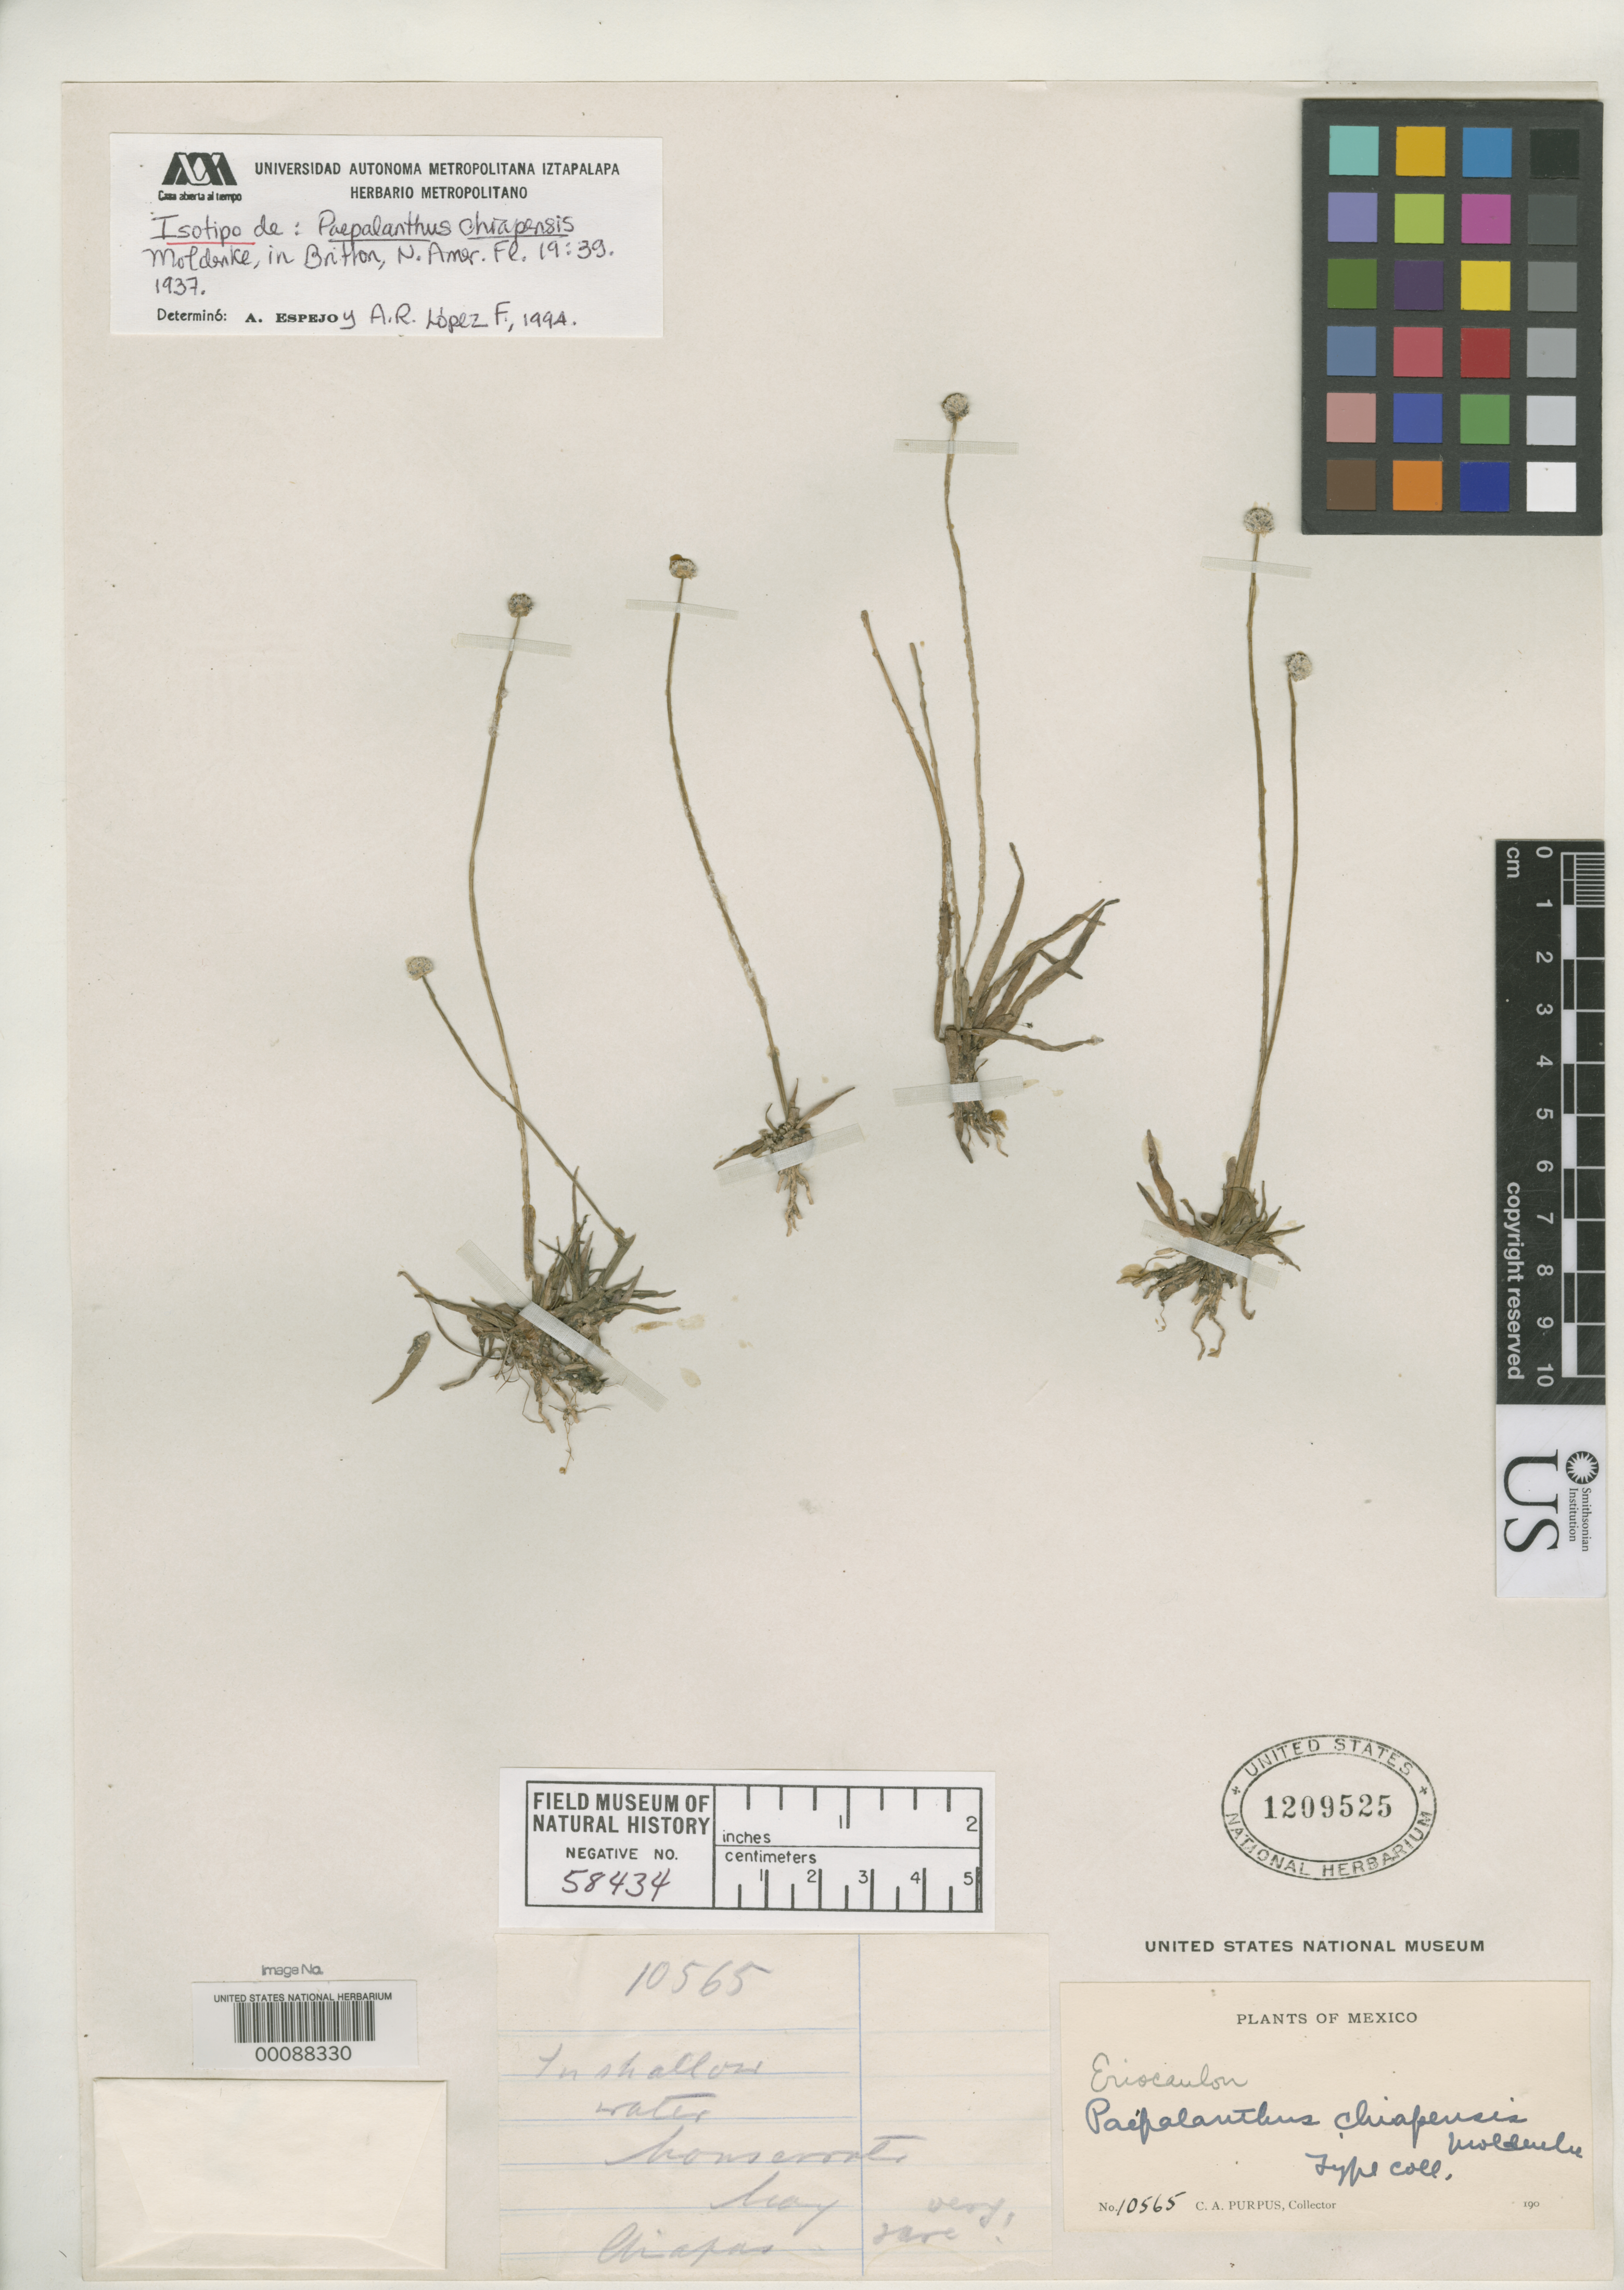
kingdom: Plantae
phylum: Tracheophyta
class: Liliopsida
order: Poales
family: Eriocaulaceae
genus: Paepalanthus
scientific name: Paepalanthus chiapensis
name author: Moldenke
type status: Isotype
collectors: C. A. Purpus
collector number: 10565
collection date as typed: May 1925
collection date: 1925-05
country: Mexico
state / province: Chiapas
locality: Monserrate.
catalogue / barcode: US 1209525